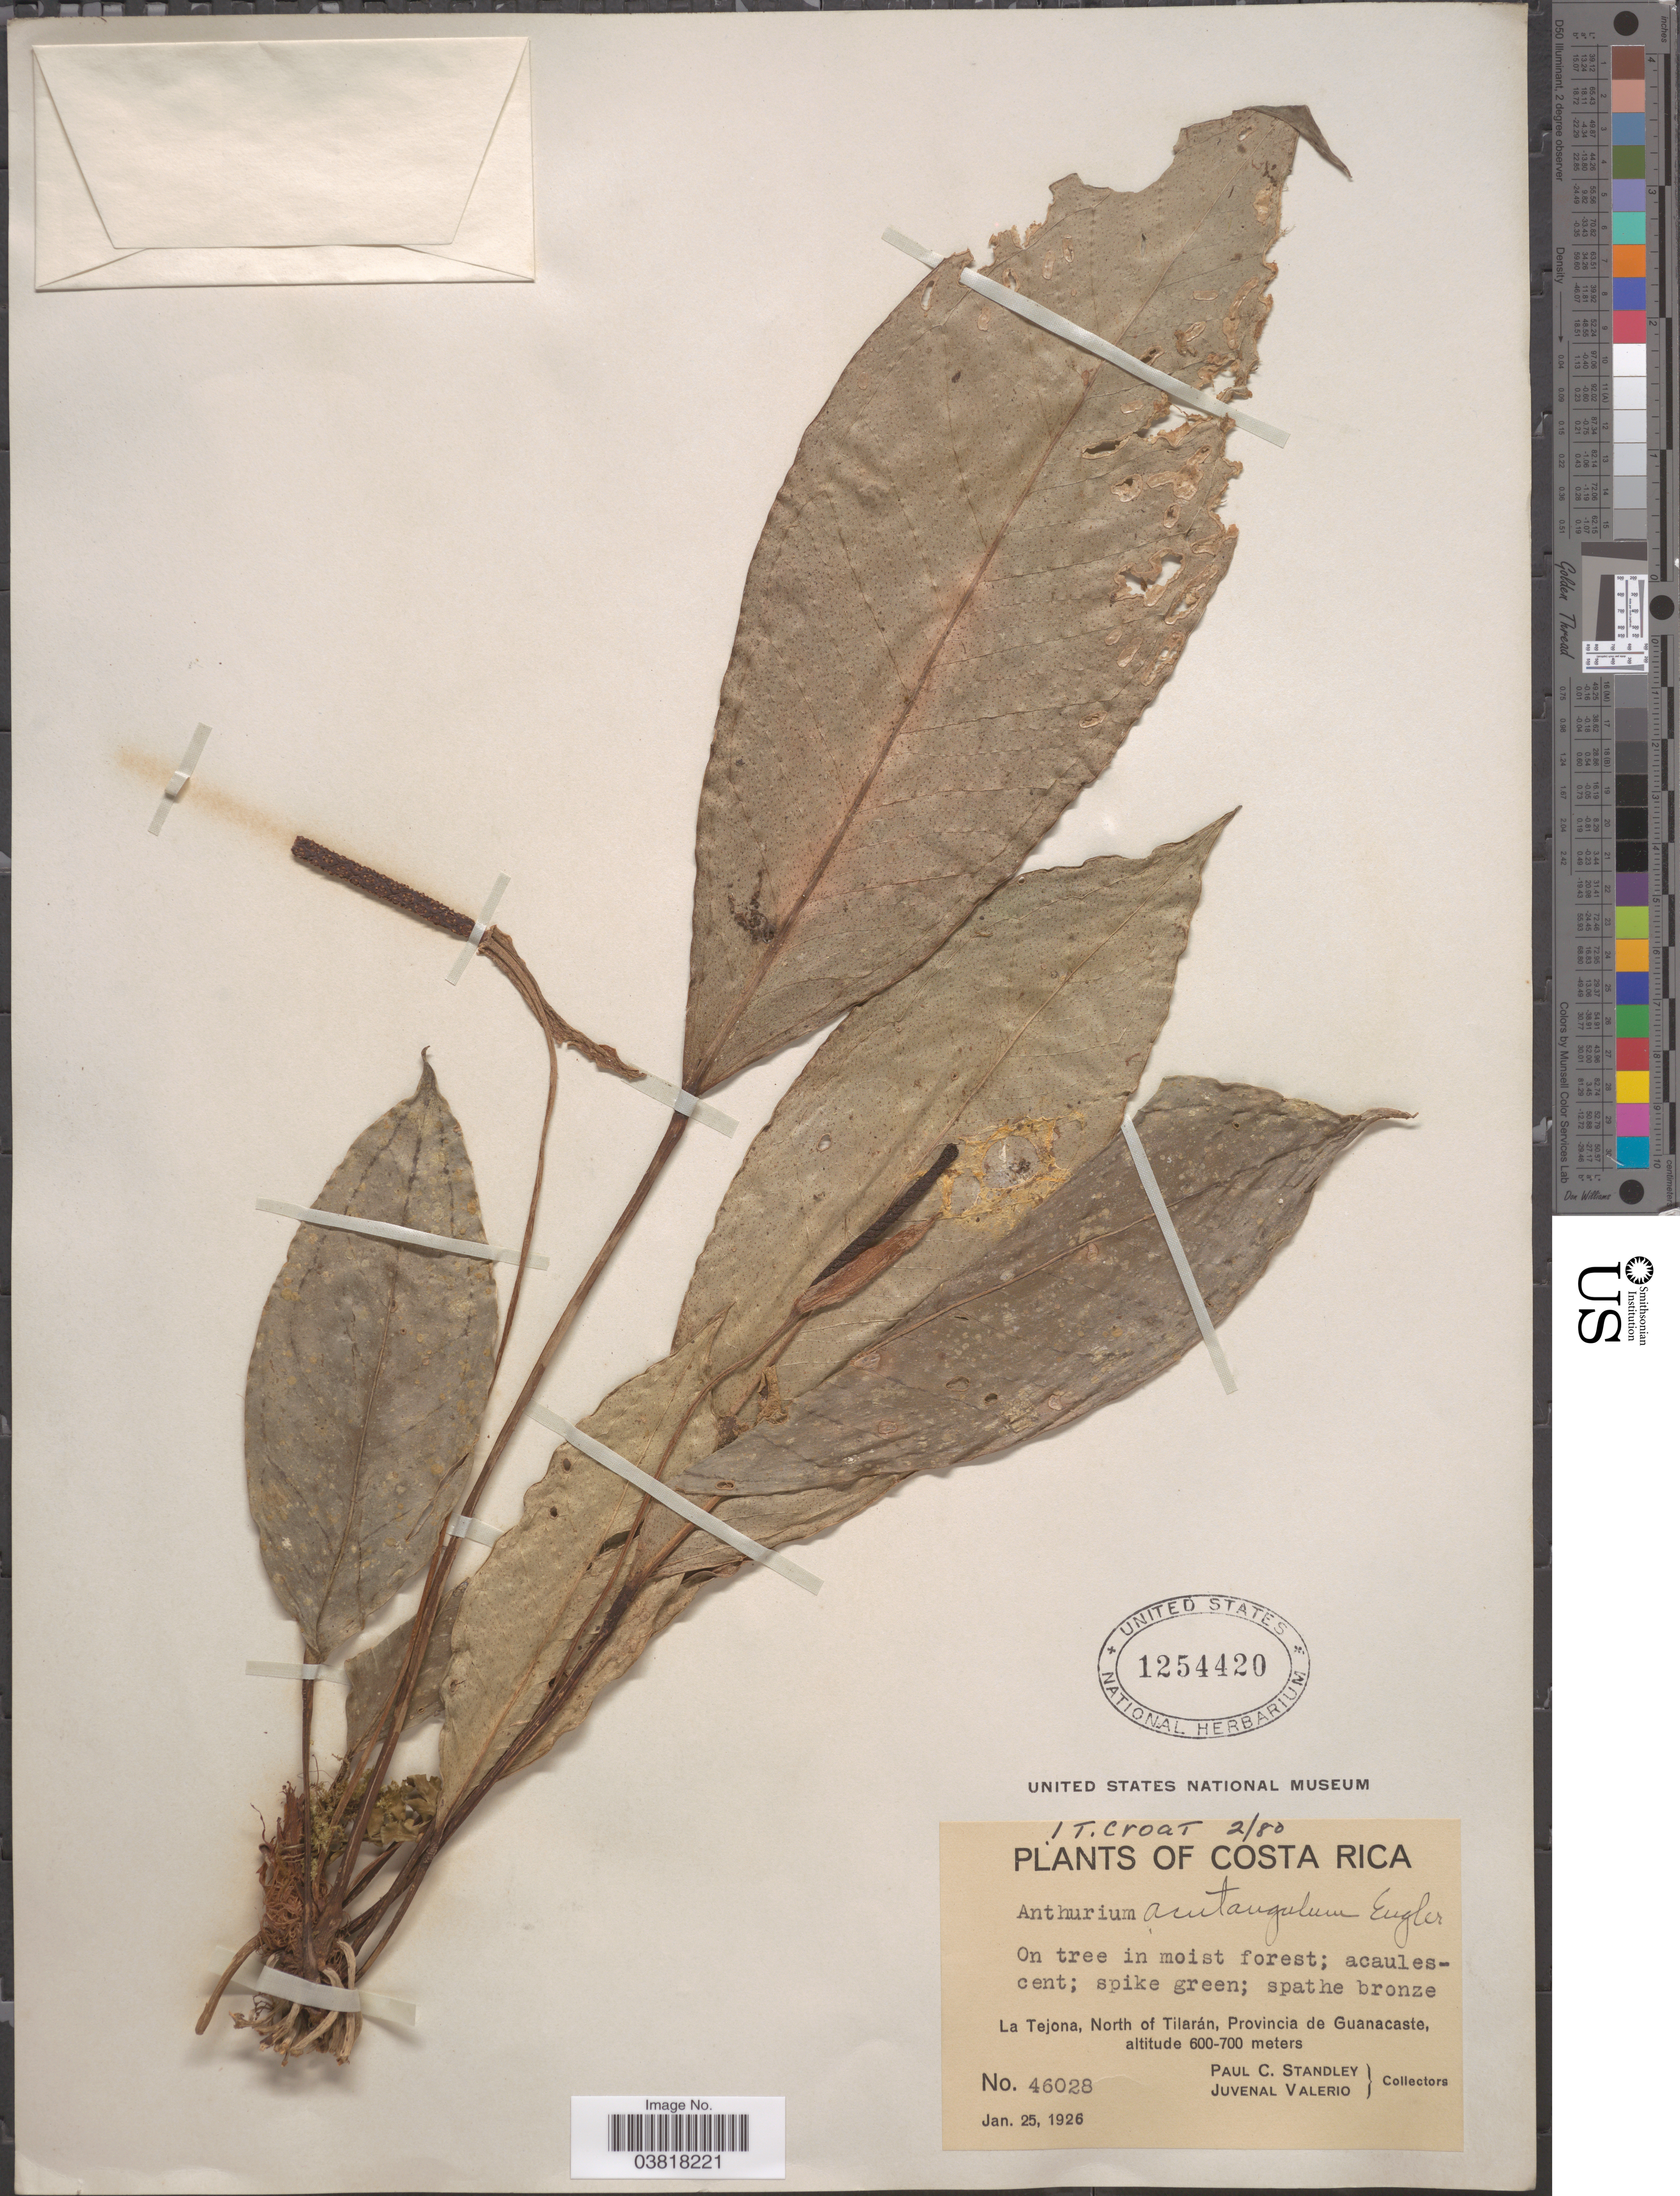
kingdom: Plantae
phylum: Tracheophyta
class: Liliopsida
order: Alismatales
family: Araceae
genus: Anthurium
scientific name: Anthurium acutangulum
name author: Engl.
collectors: P. C. Standley & J. Valerio R.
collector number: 46028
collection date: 1926-01-25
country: Costa Rica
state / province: Guanacaste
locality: La Tejona, North of Tilarán.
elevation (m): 600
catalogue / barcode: US 1254420